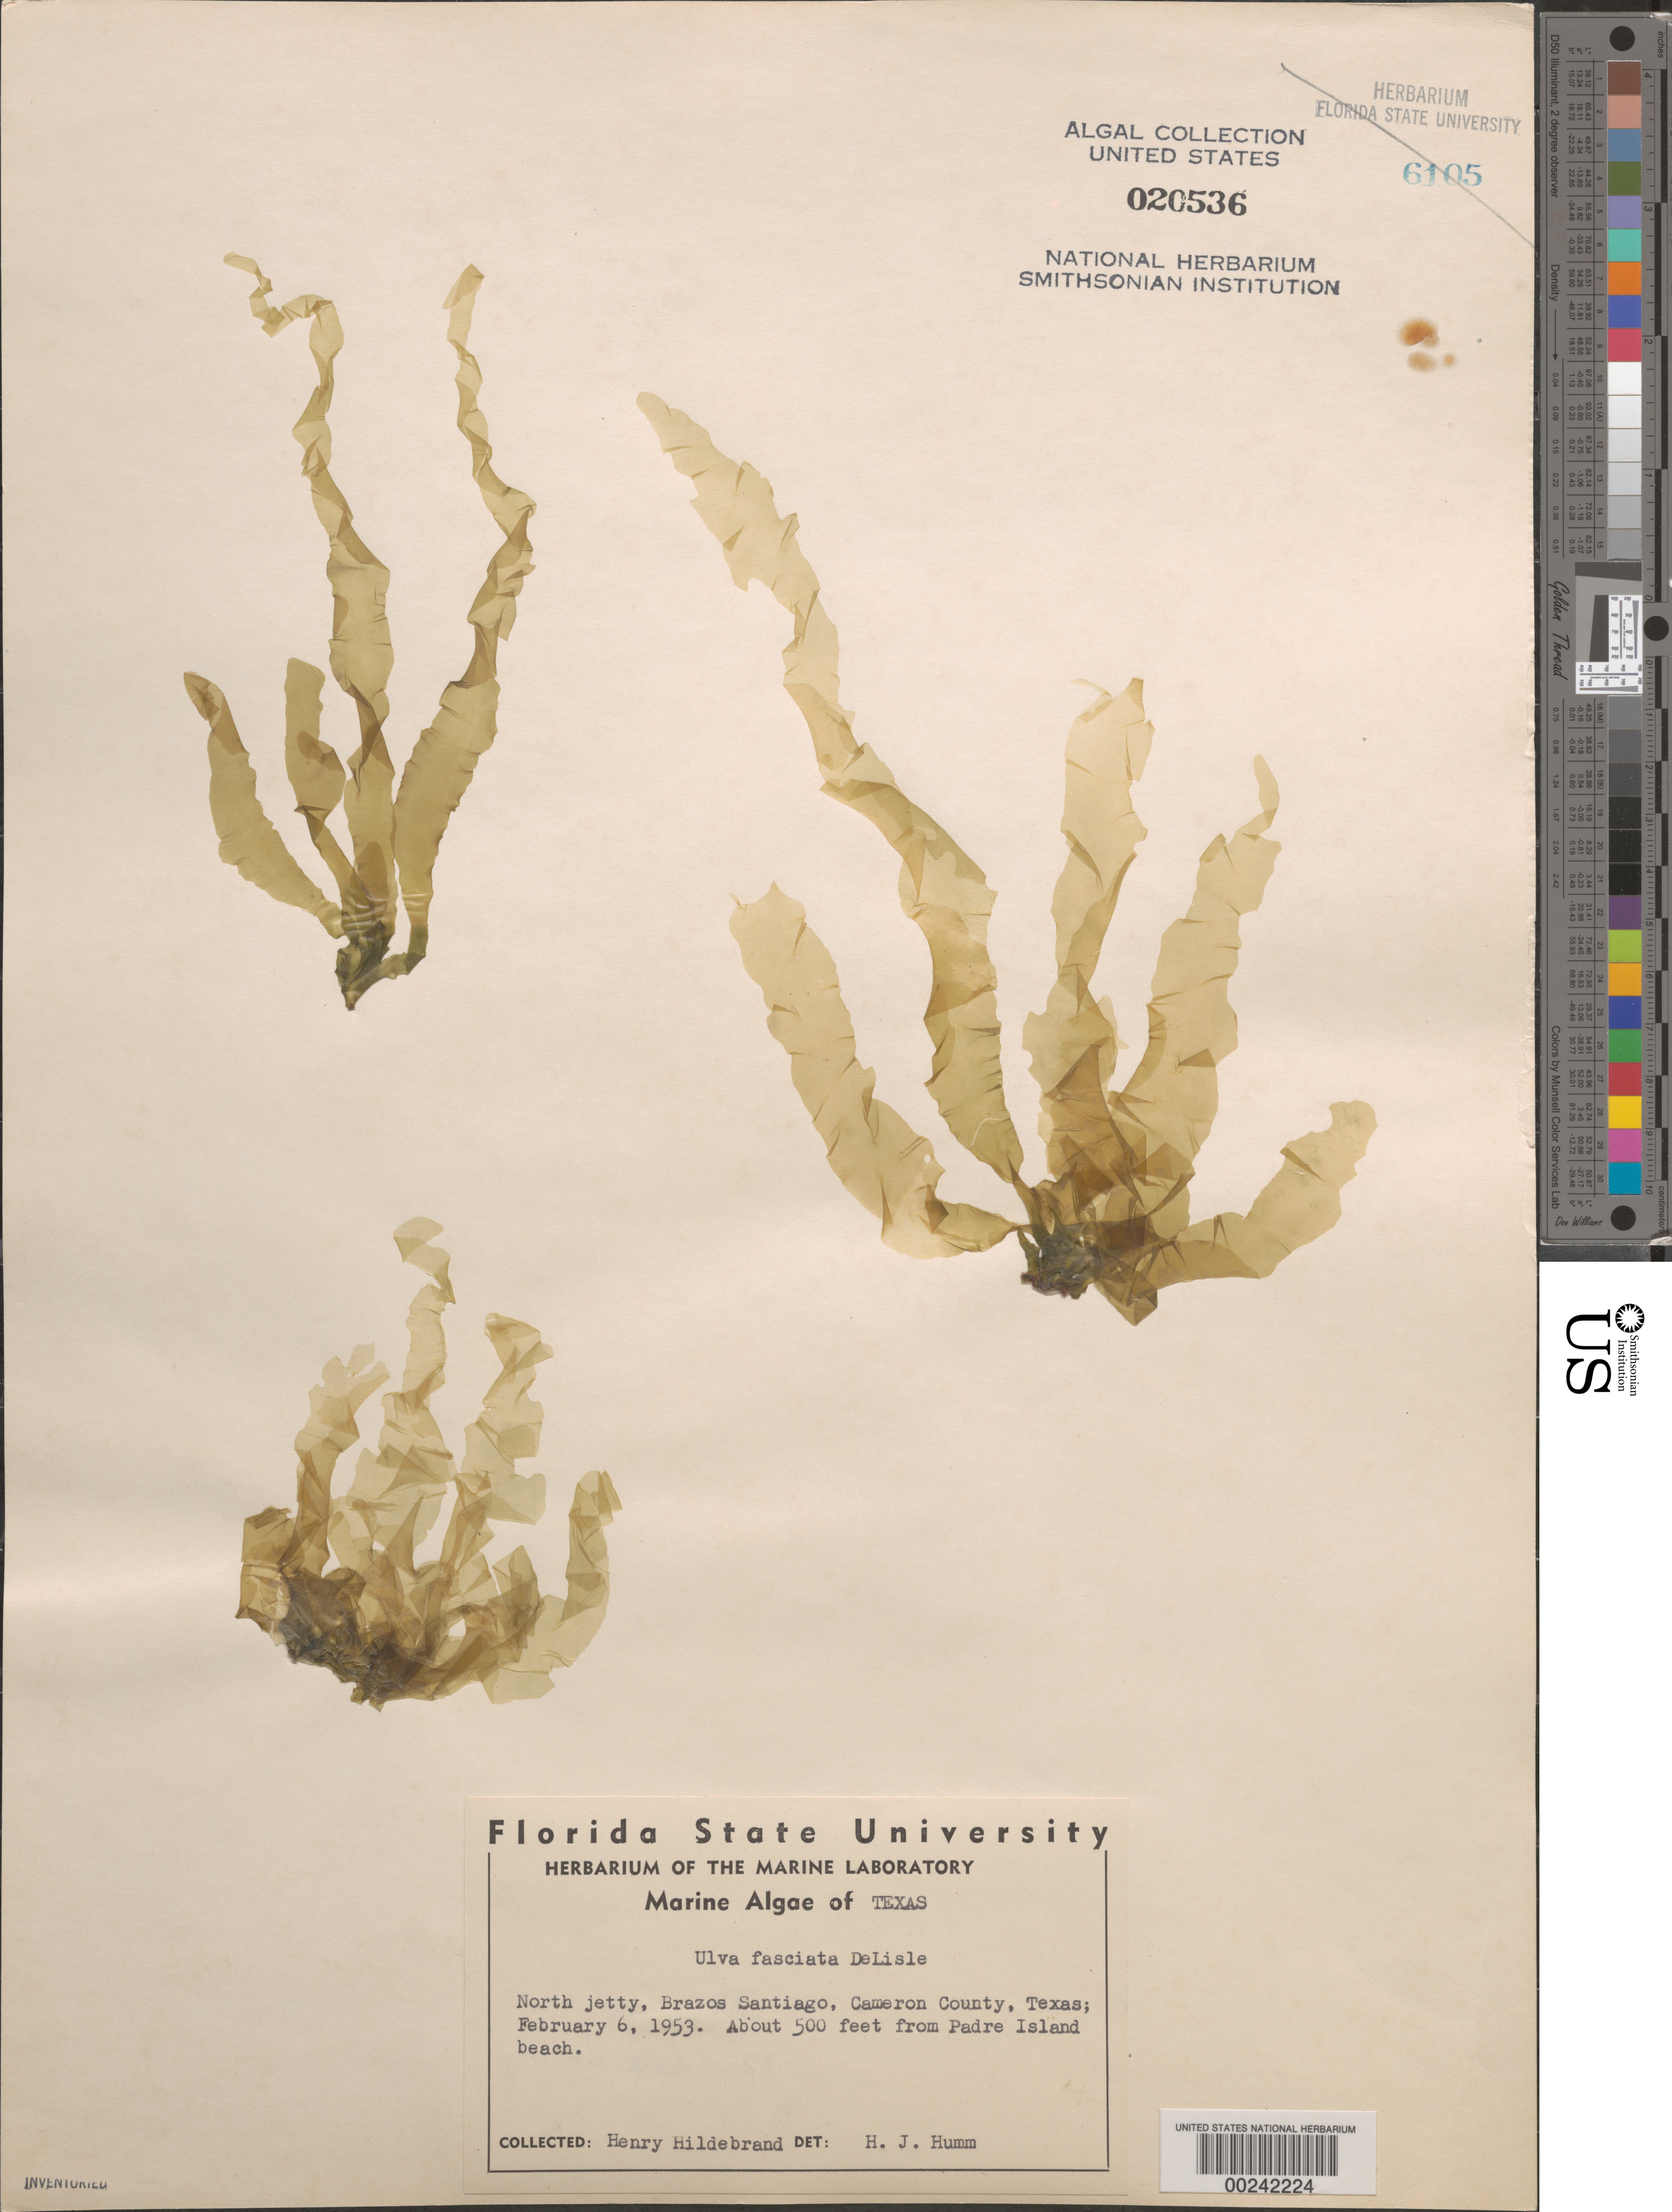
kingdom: Plantae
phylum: Chlorophyta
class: Ulvophyceae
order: Ulvales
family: Ulvaceae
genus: Ulva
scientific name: Ulva lactuca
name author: L.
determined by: Algae name updating Project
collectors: H. Hildebrand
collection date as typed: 06 Feb 1953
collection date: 1953-02-06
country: United States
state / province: Texas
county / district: Cameron County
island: Brazos Island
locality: Brazos Santiago, near Padre Island Beach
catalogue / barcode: US 20536